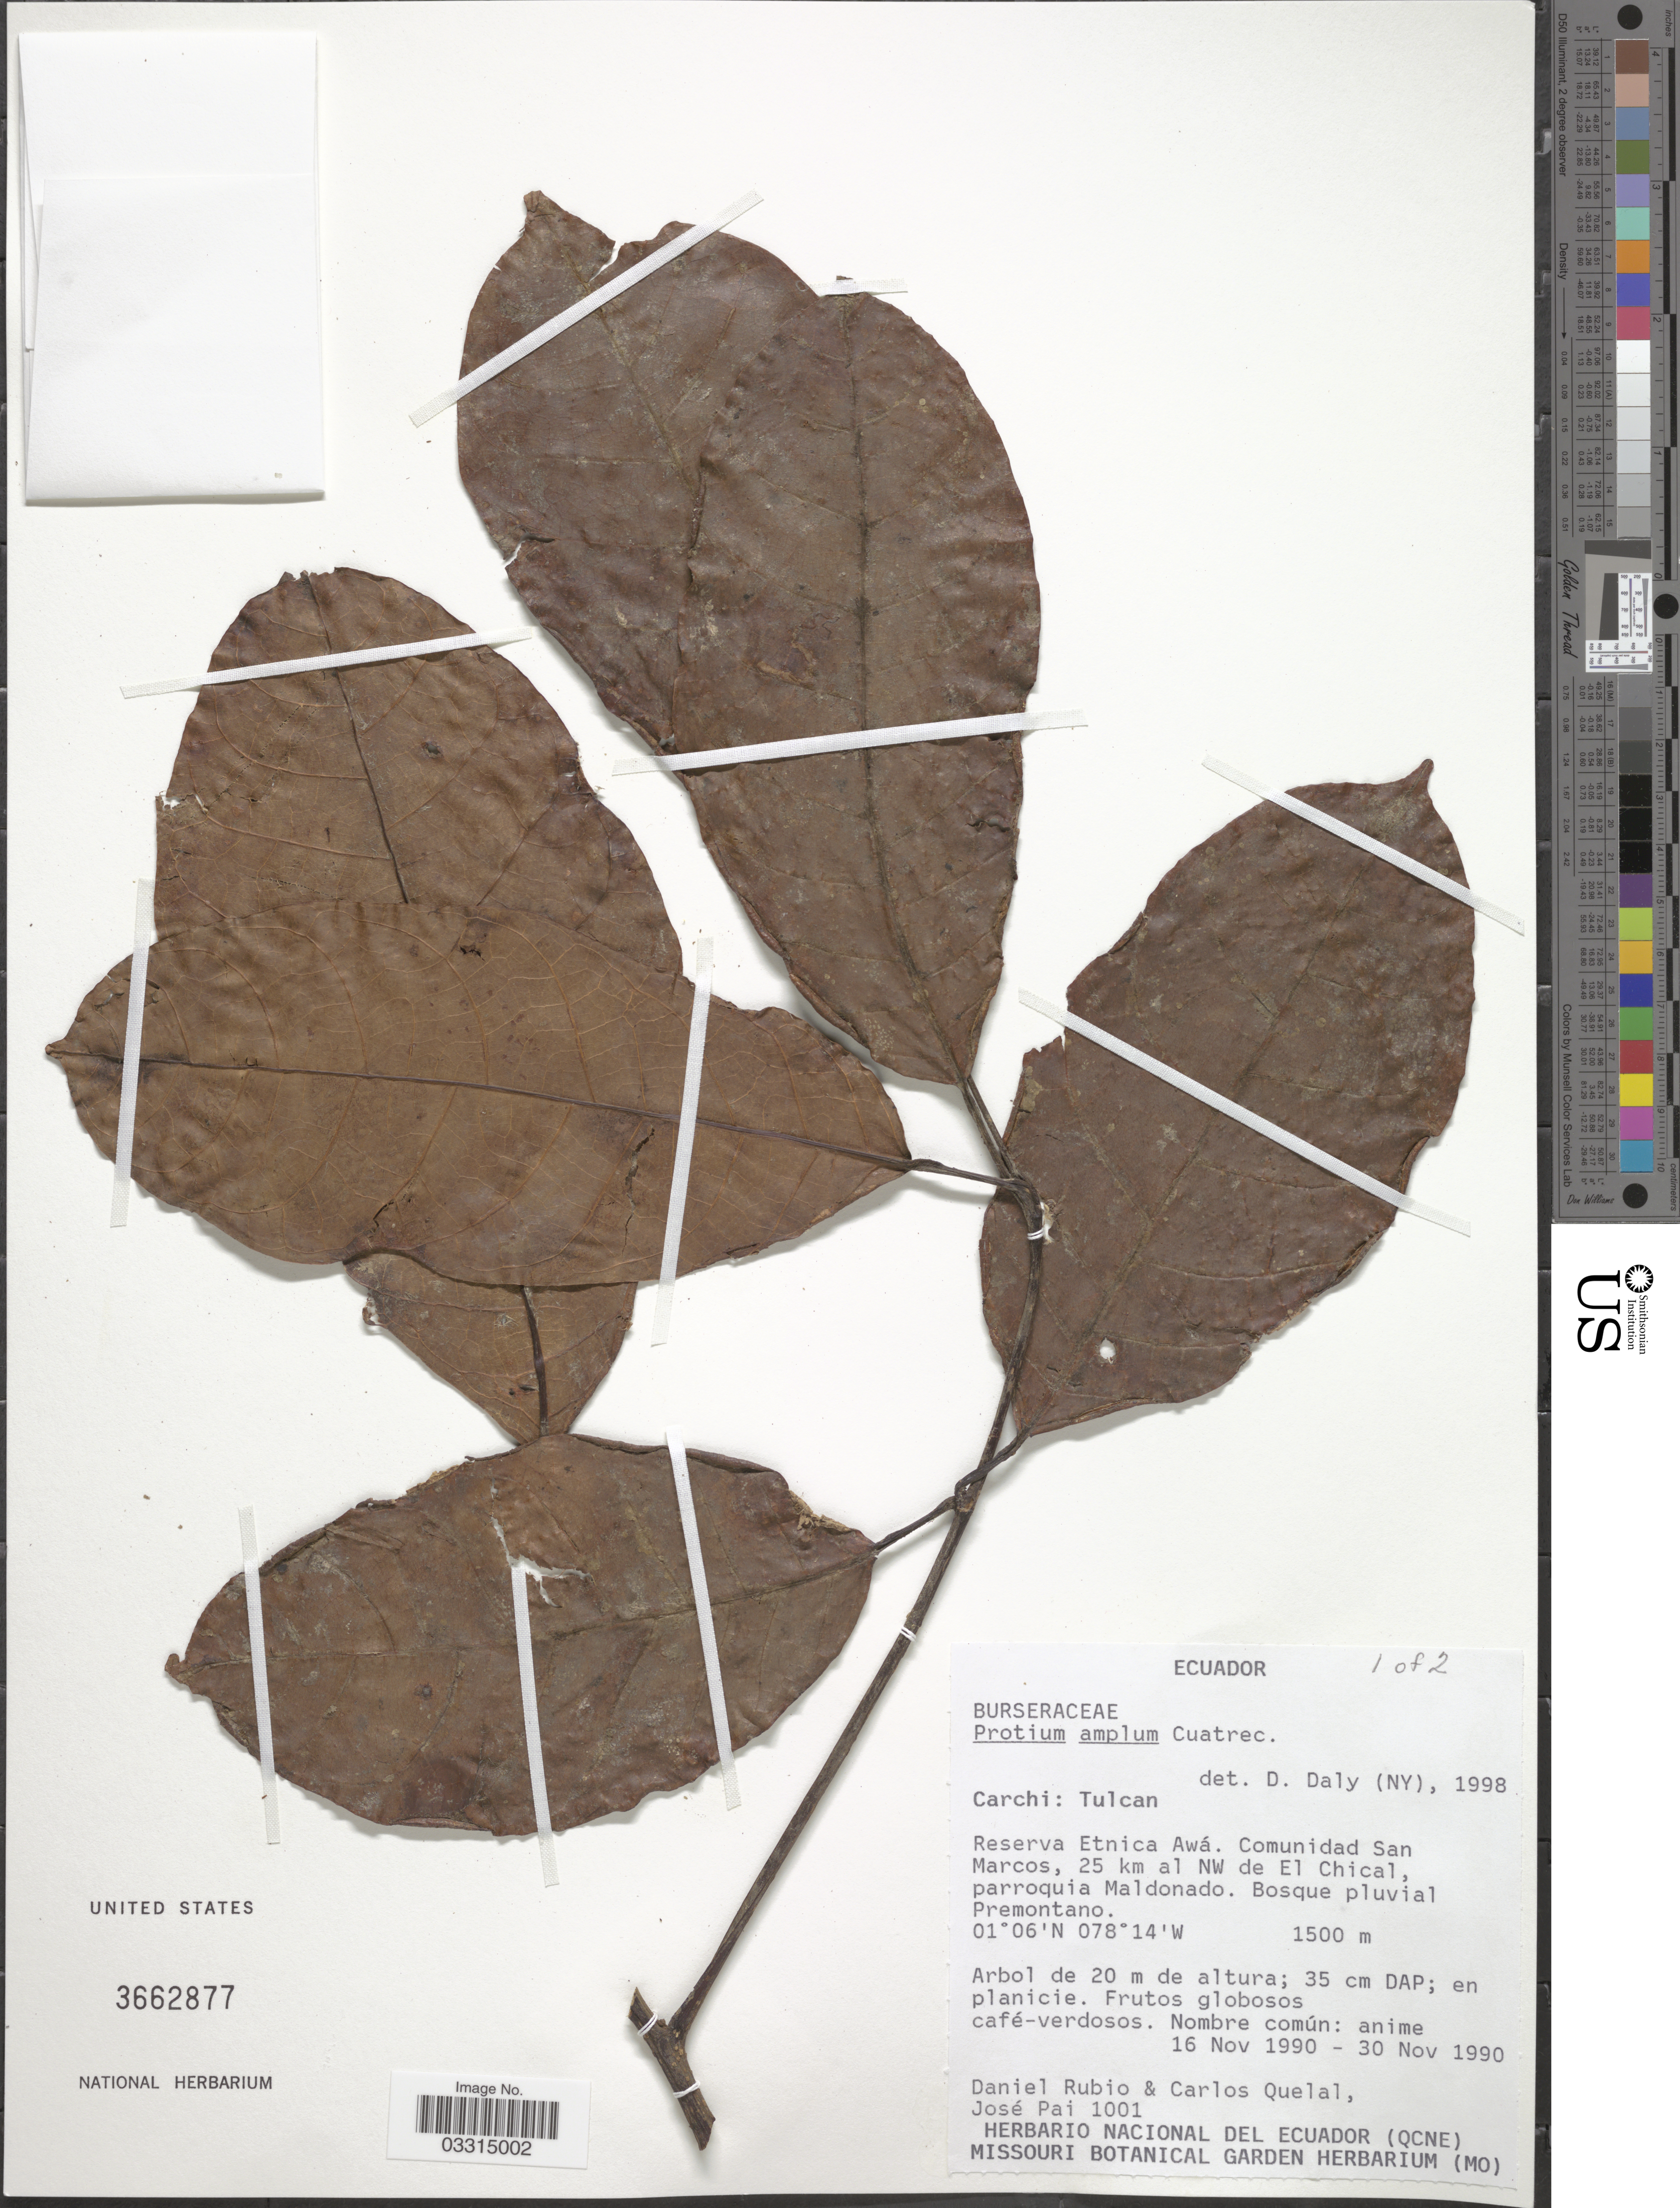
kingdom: Plantae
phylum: Tracheophyta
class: Magnoliopsida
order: Sapindales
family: Burseraceae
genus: Protium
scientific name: Protium amplum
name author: Cuatrec.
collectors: D. Rubio, C. Quelal & J. Pai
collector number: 1001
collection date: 1990-11-16/1990-11-30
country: Ecuador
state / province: Carchi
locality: Tulcan. Reserva Etnica Awá. Comunidad San Marcos, 25 km al NW de El Chical, parroquia Maldonado.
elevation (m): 1500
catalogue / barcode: US 3662877